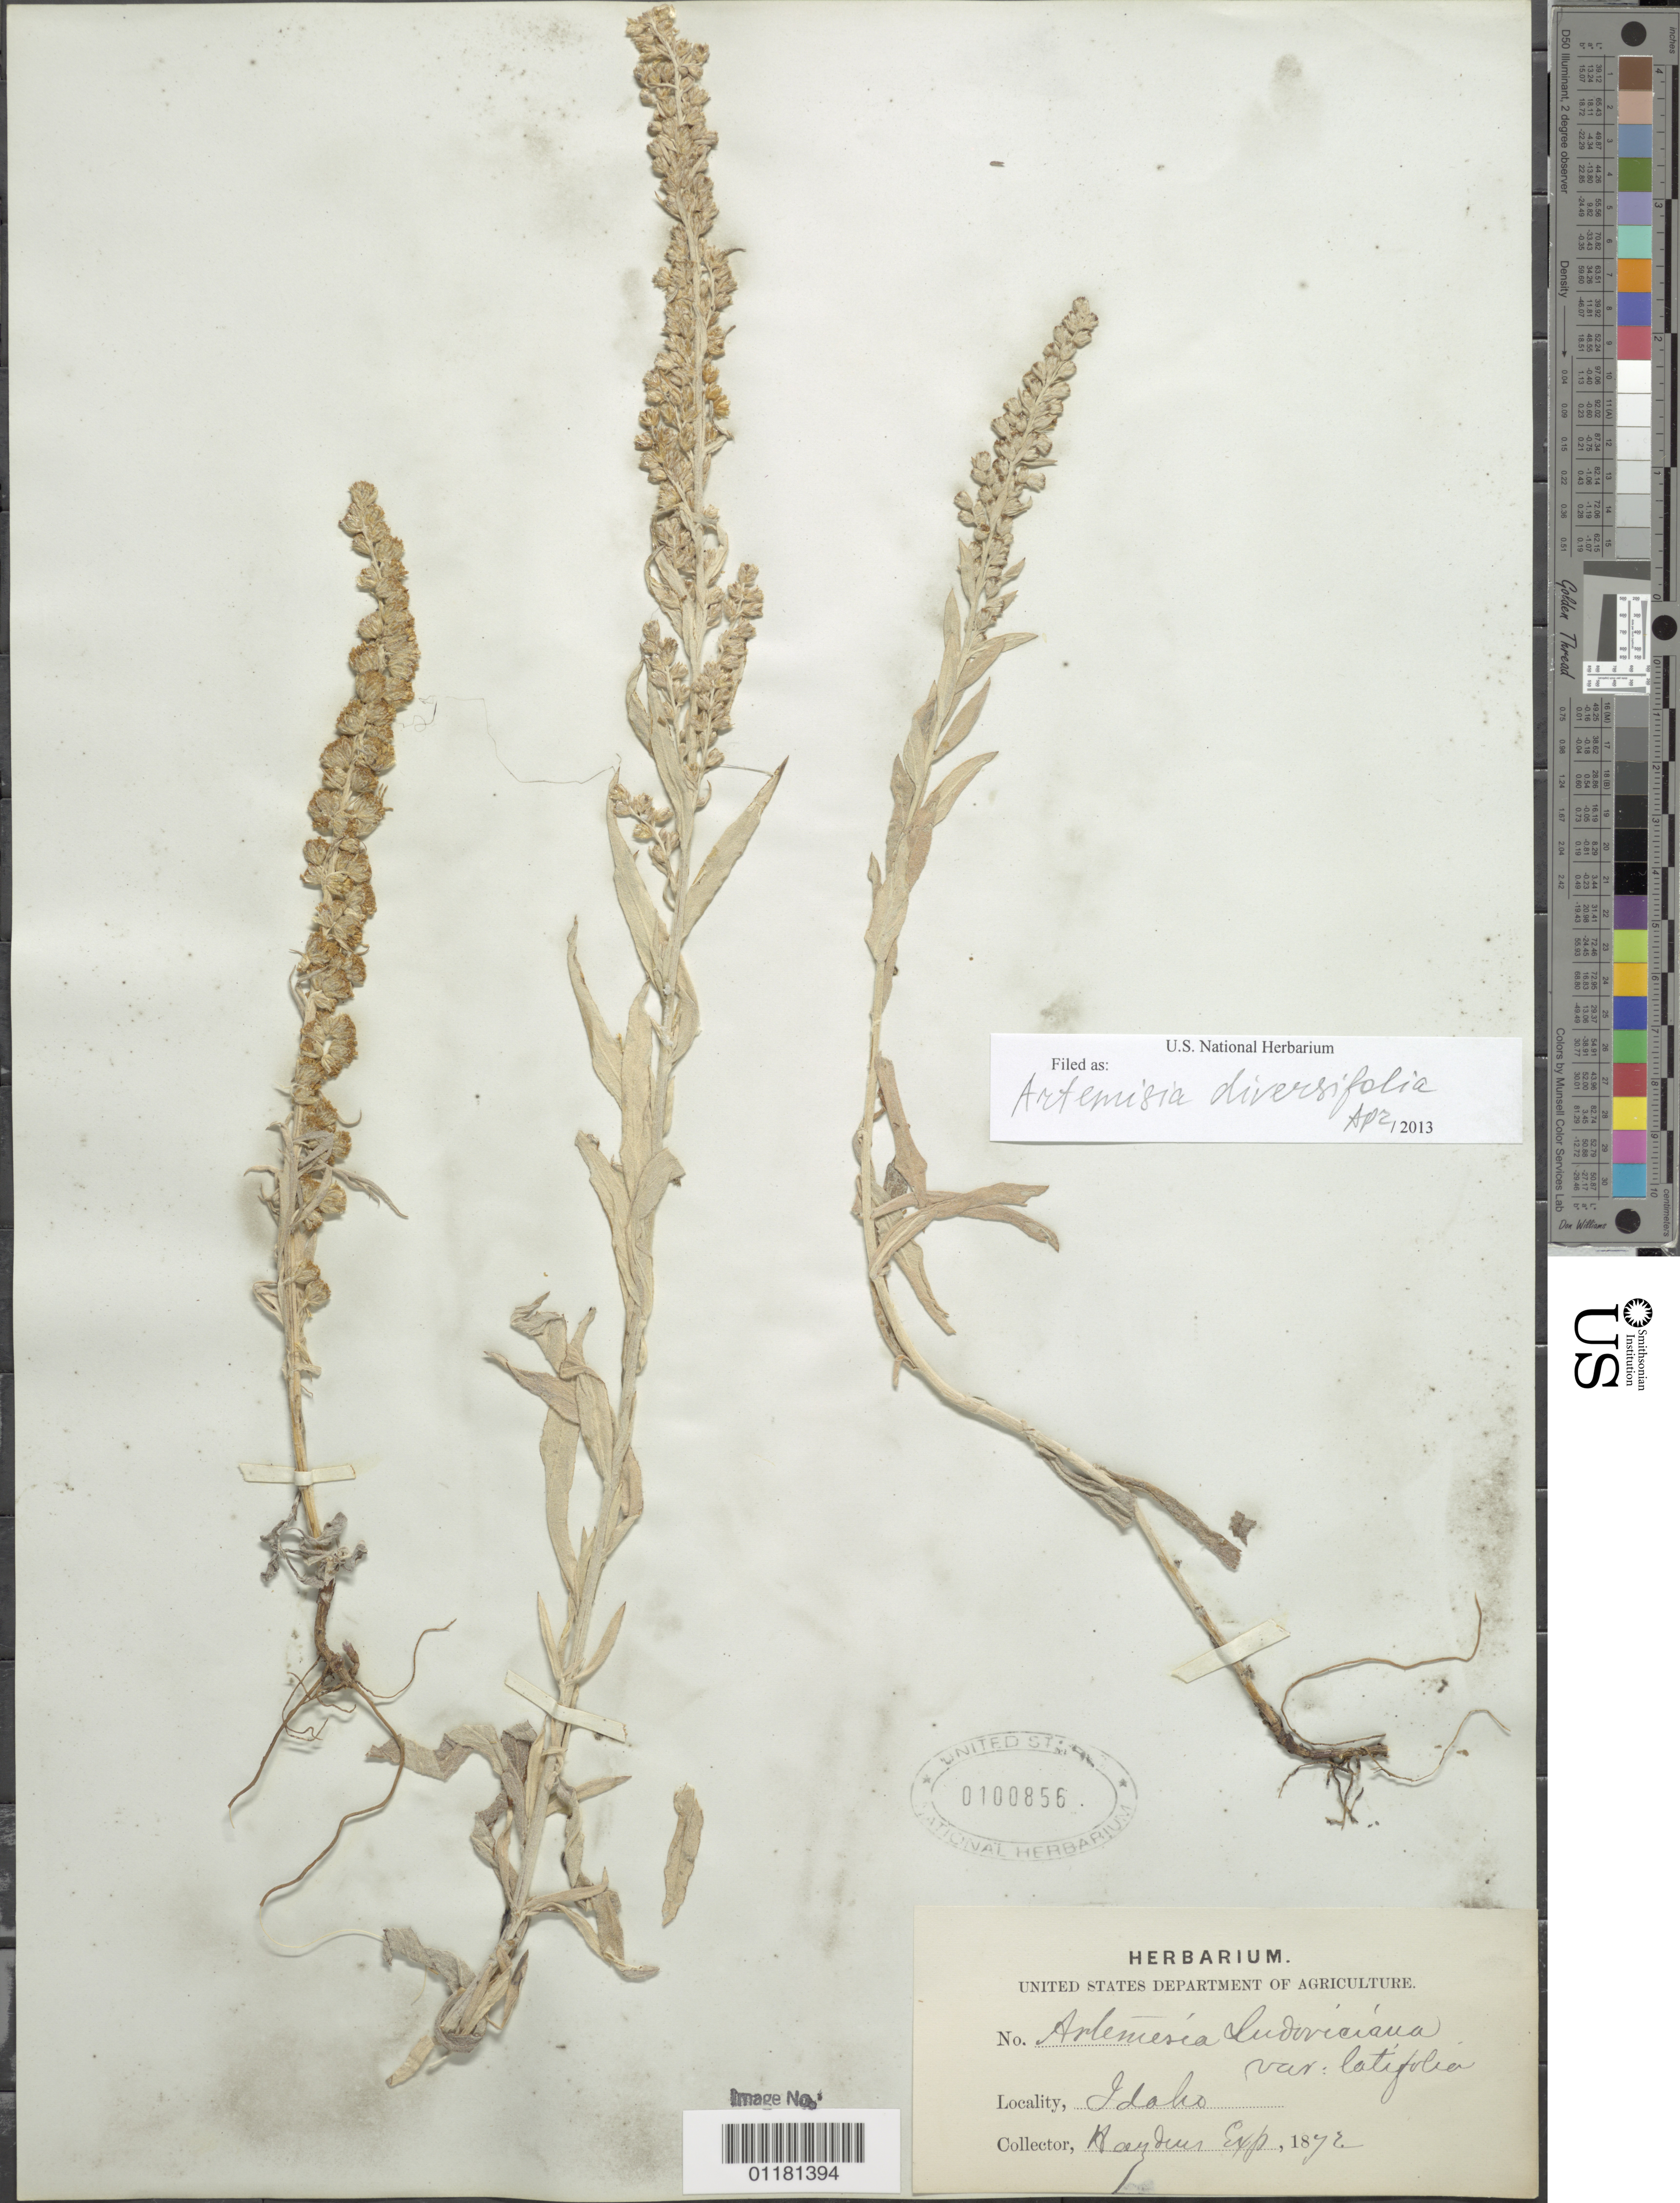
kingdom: Plantae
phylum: Tracheophyta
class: Magnoliopsida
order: Asterales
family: Asteraceae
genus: Artemisia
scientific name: Artemisia diversifolia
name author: Rydb.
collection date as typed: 1872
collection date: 1872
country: United States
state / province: Idaho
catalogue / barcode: US 100856